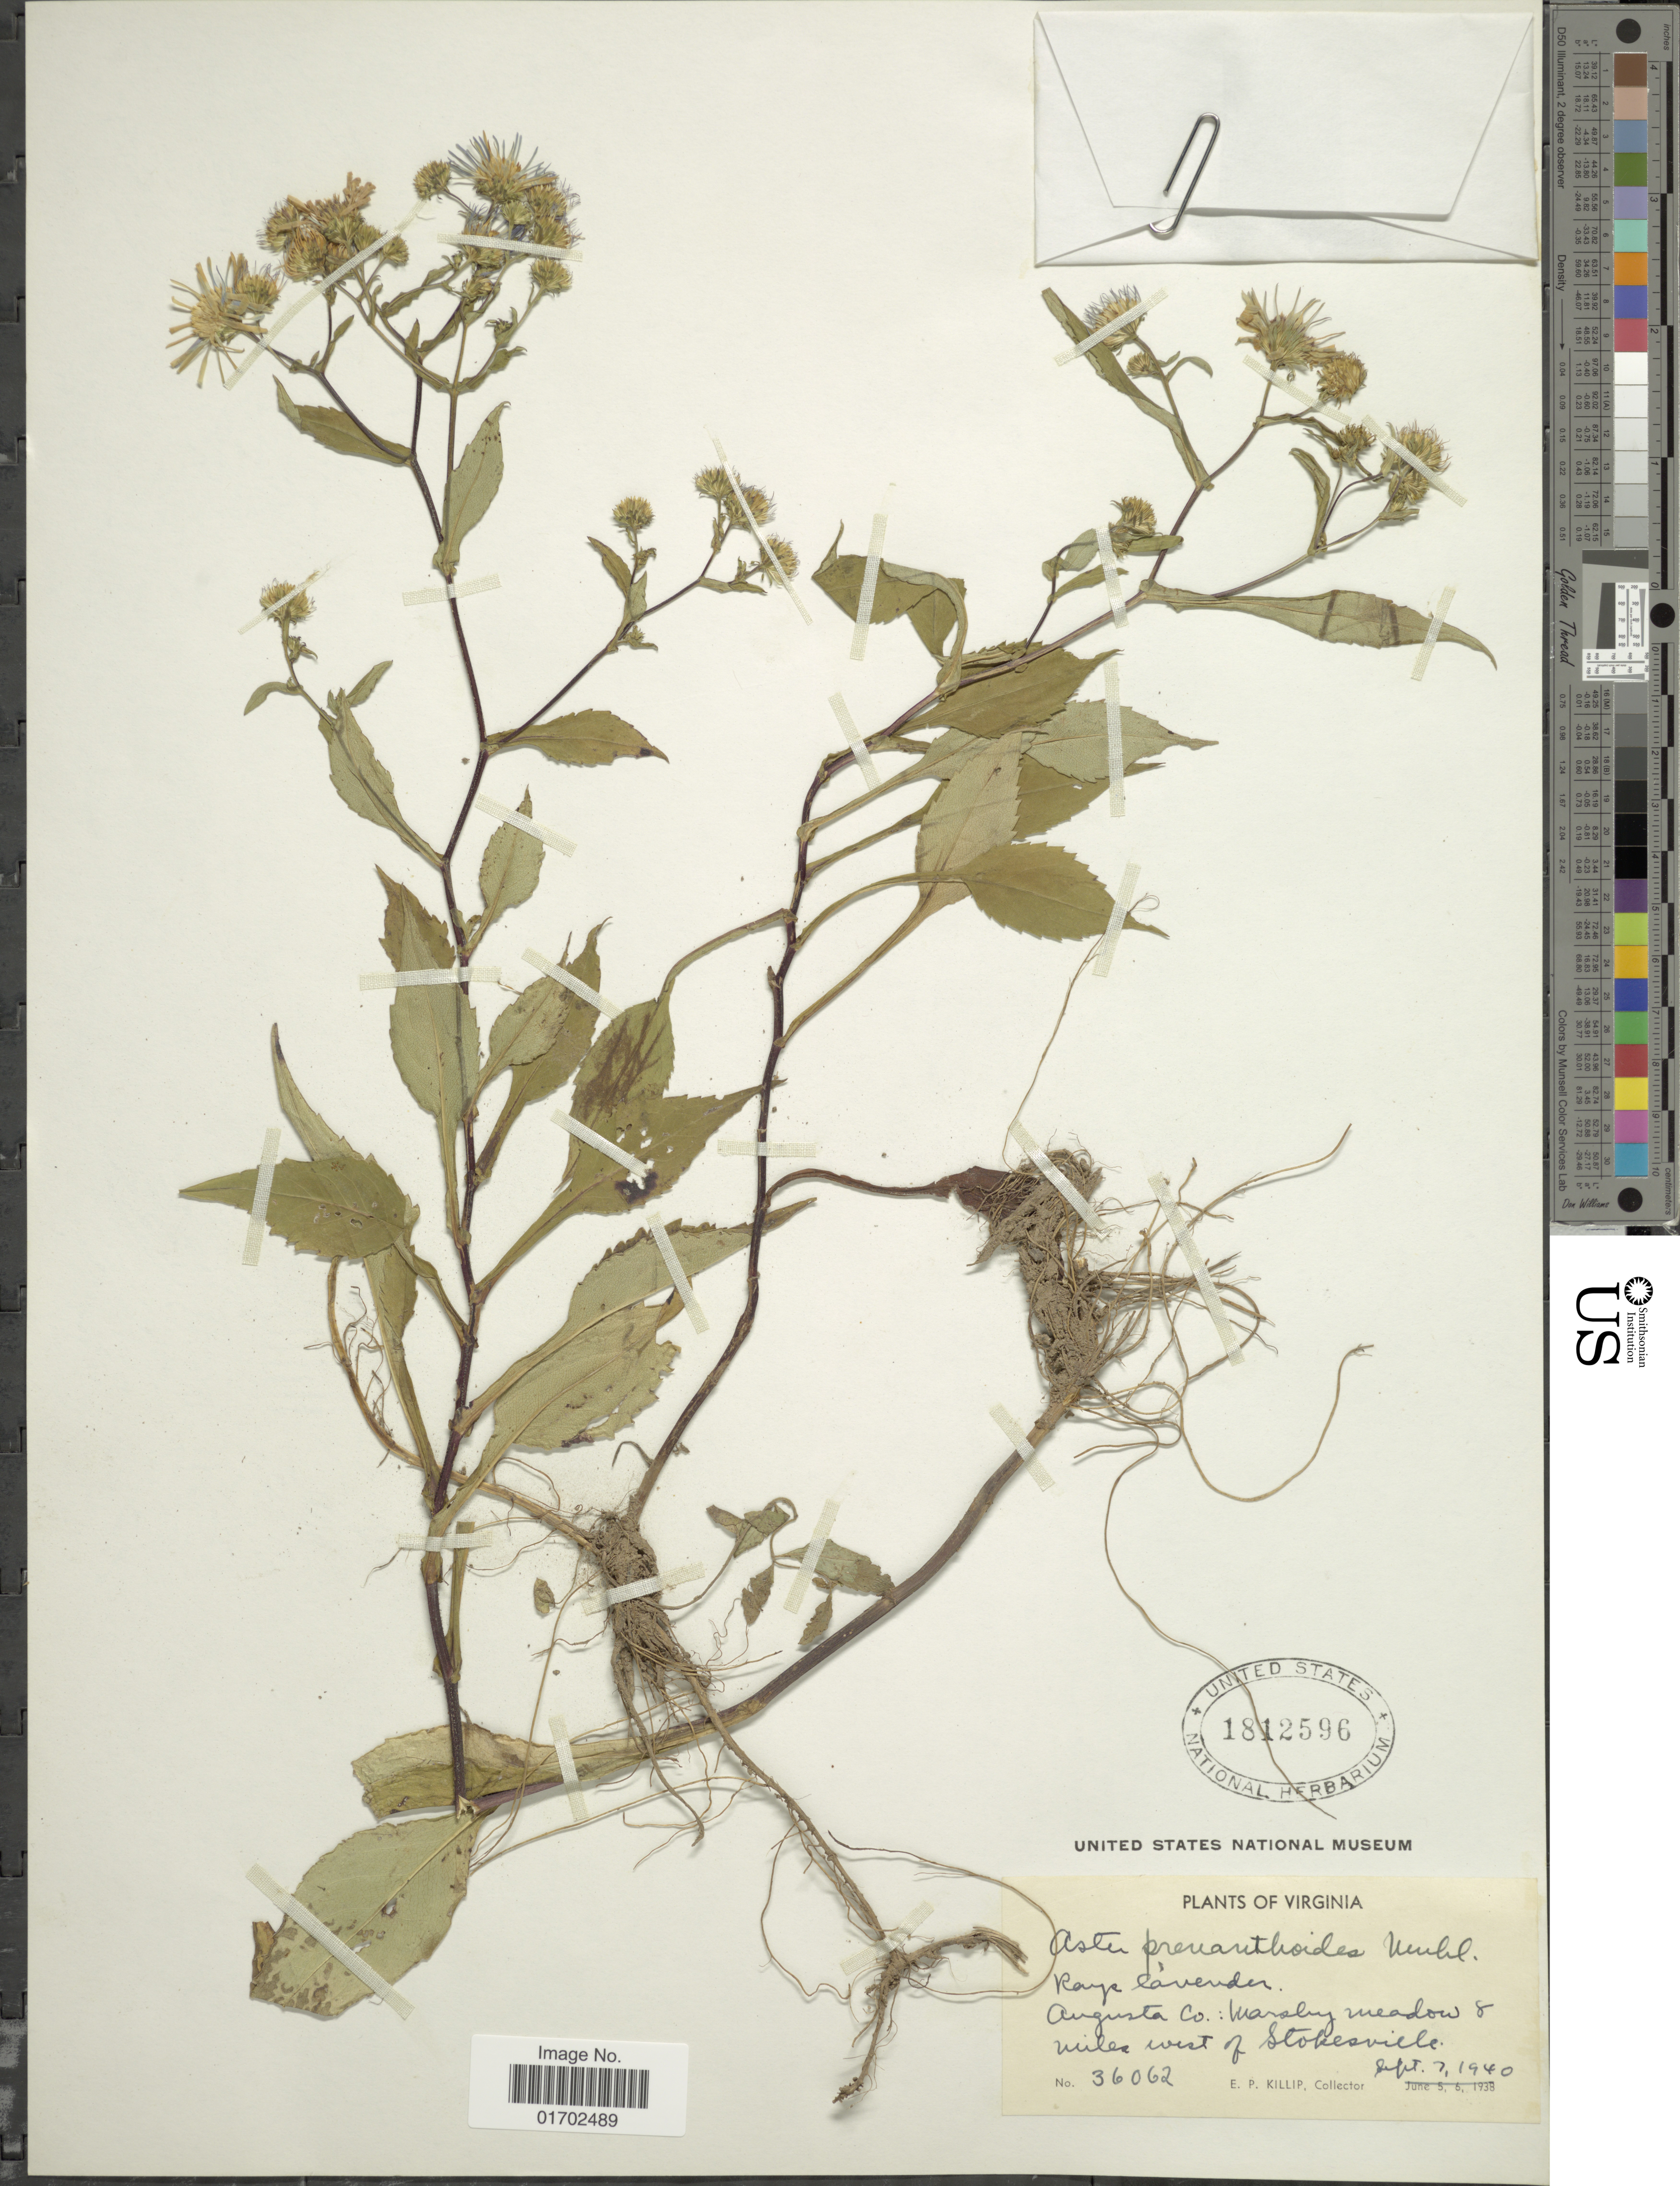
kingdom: Plantae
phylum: Tracheophyta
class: Magnoliopsida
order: Asterales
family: Asteraceae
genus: Symphyotrichum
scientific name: Symphyotrichum prenanthoides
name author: (Muhl. ex Willd.) G.L. Nesom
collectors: E. P. Killip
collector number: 36062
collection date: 1940-09-07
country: United States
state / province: Virginia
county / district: Augusta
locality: Virginia. Angusta Co.: Marshy meadow 8 miles west of Stokesville.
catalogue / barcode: US 1812596